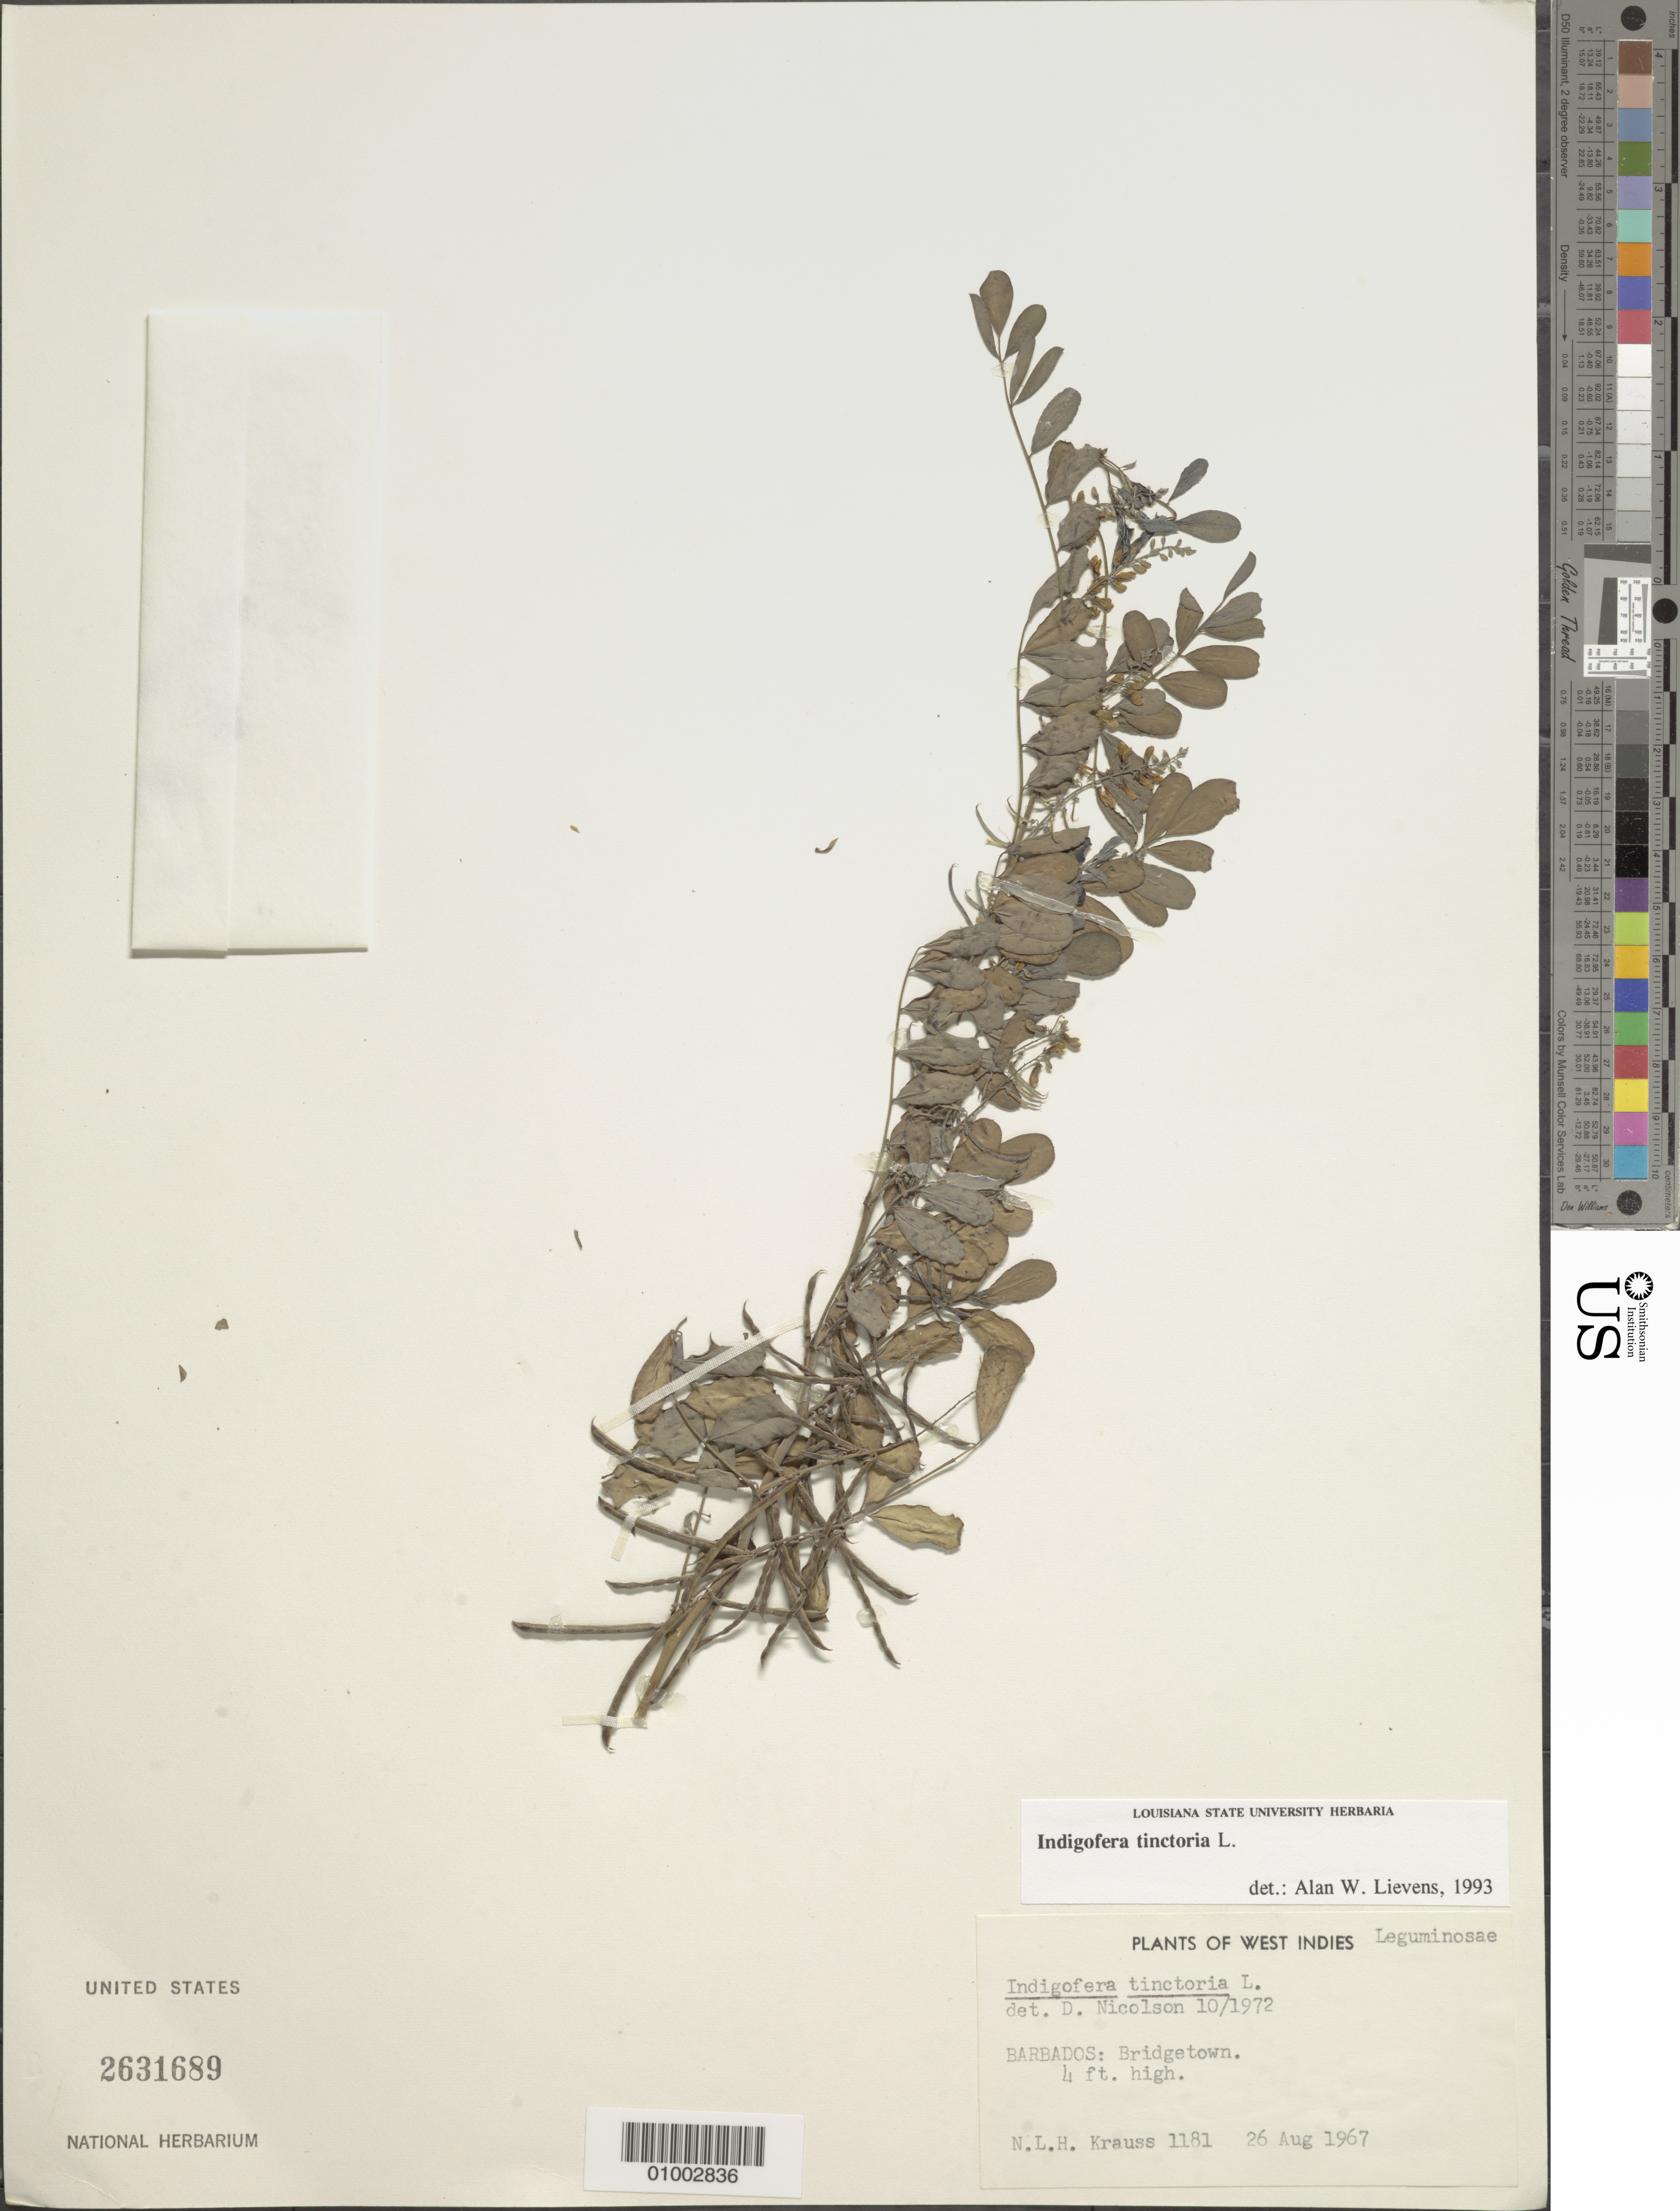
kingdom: Plantae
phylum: Tracheophyta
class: Magnoliopsida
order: Fabales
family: Fabaceae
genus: Indigofera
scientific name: Indigofera tinctoria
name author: L.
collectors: N. Krauss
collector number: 1181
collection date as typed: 26 Aug 1967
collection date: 1967-08-26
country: Barbados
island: Barbados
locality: Bridgetown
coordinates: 0 N, 0 E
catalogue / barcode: US 2631689